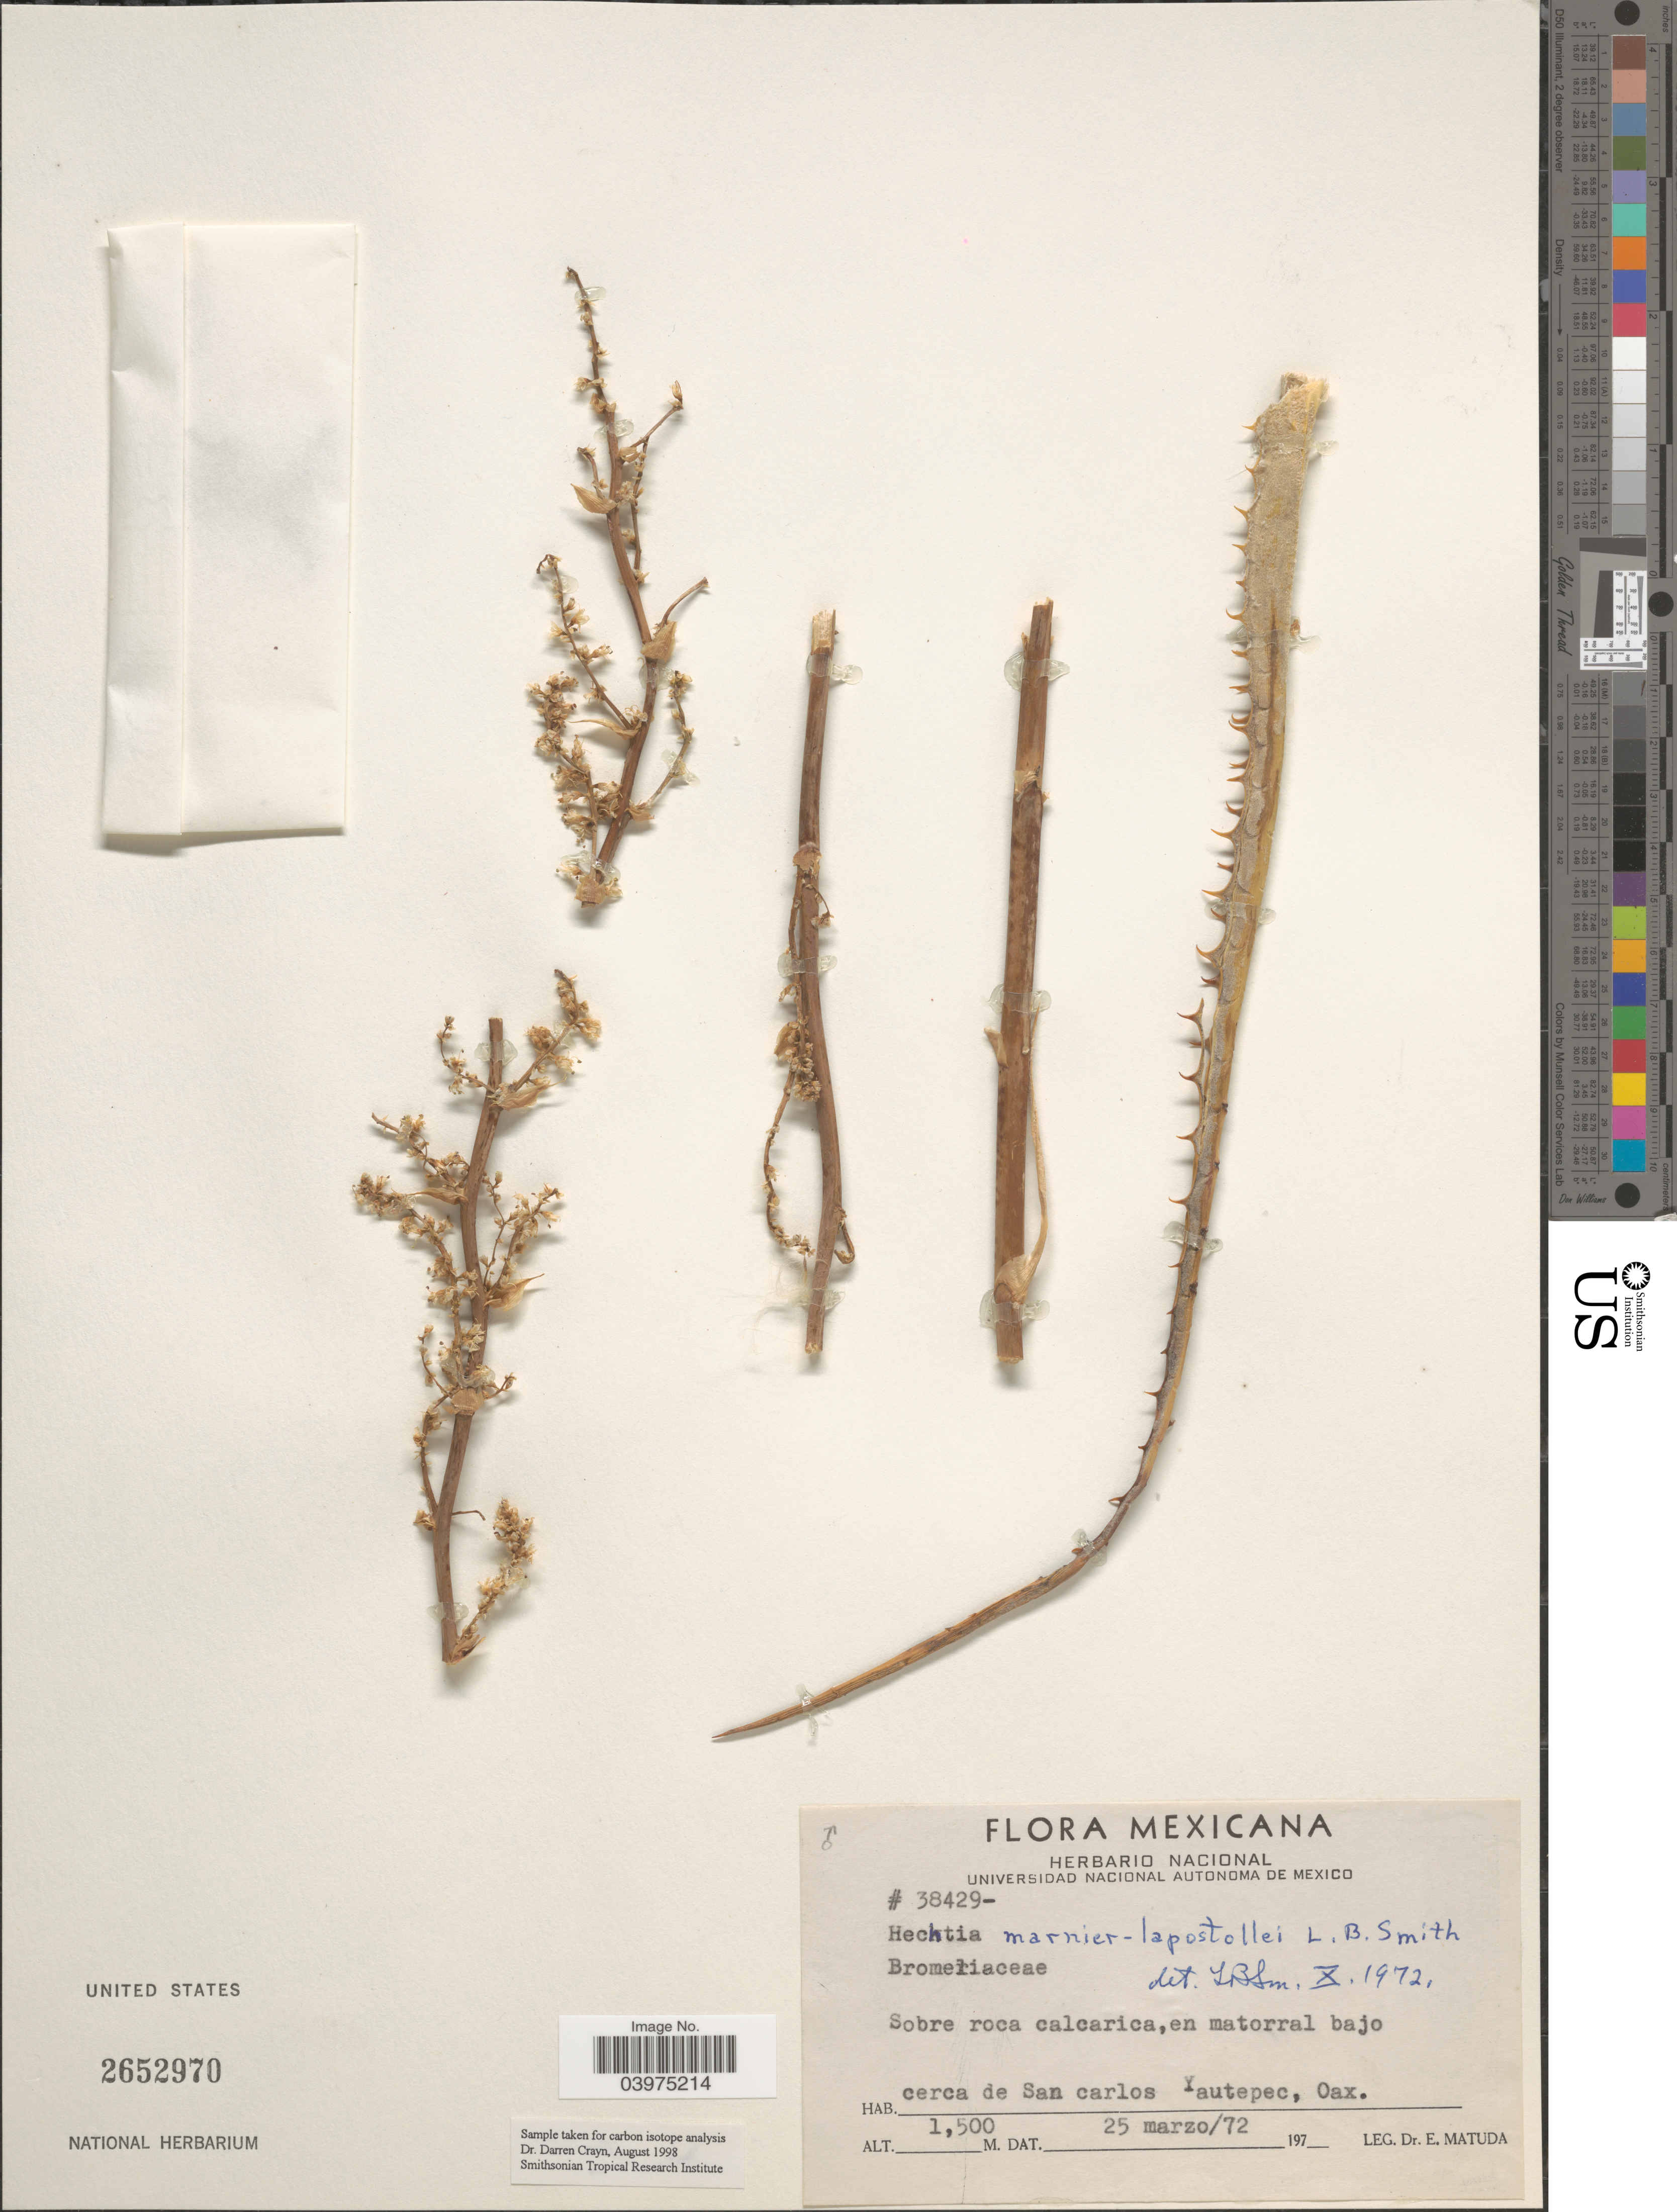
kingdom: Plantae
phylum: Tracheophyta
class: Liliopsida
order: Poales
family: Bromeliaceae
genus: Hechtia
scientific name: Hechtia marnier-lapostollei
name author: L.B. Sm.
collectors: E. Matuda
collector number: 38429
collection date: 1972-03-25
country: Mexico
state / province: Oaxaca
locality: Sobre roca calcarica, en matoral bajo cerca de San carlos Yautepec.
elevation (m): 1500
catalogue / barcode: US 2652970